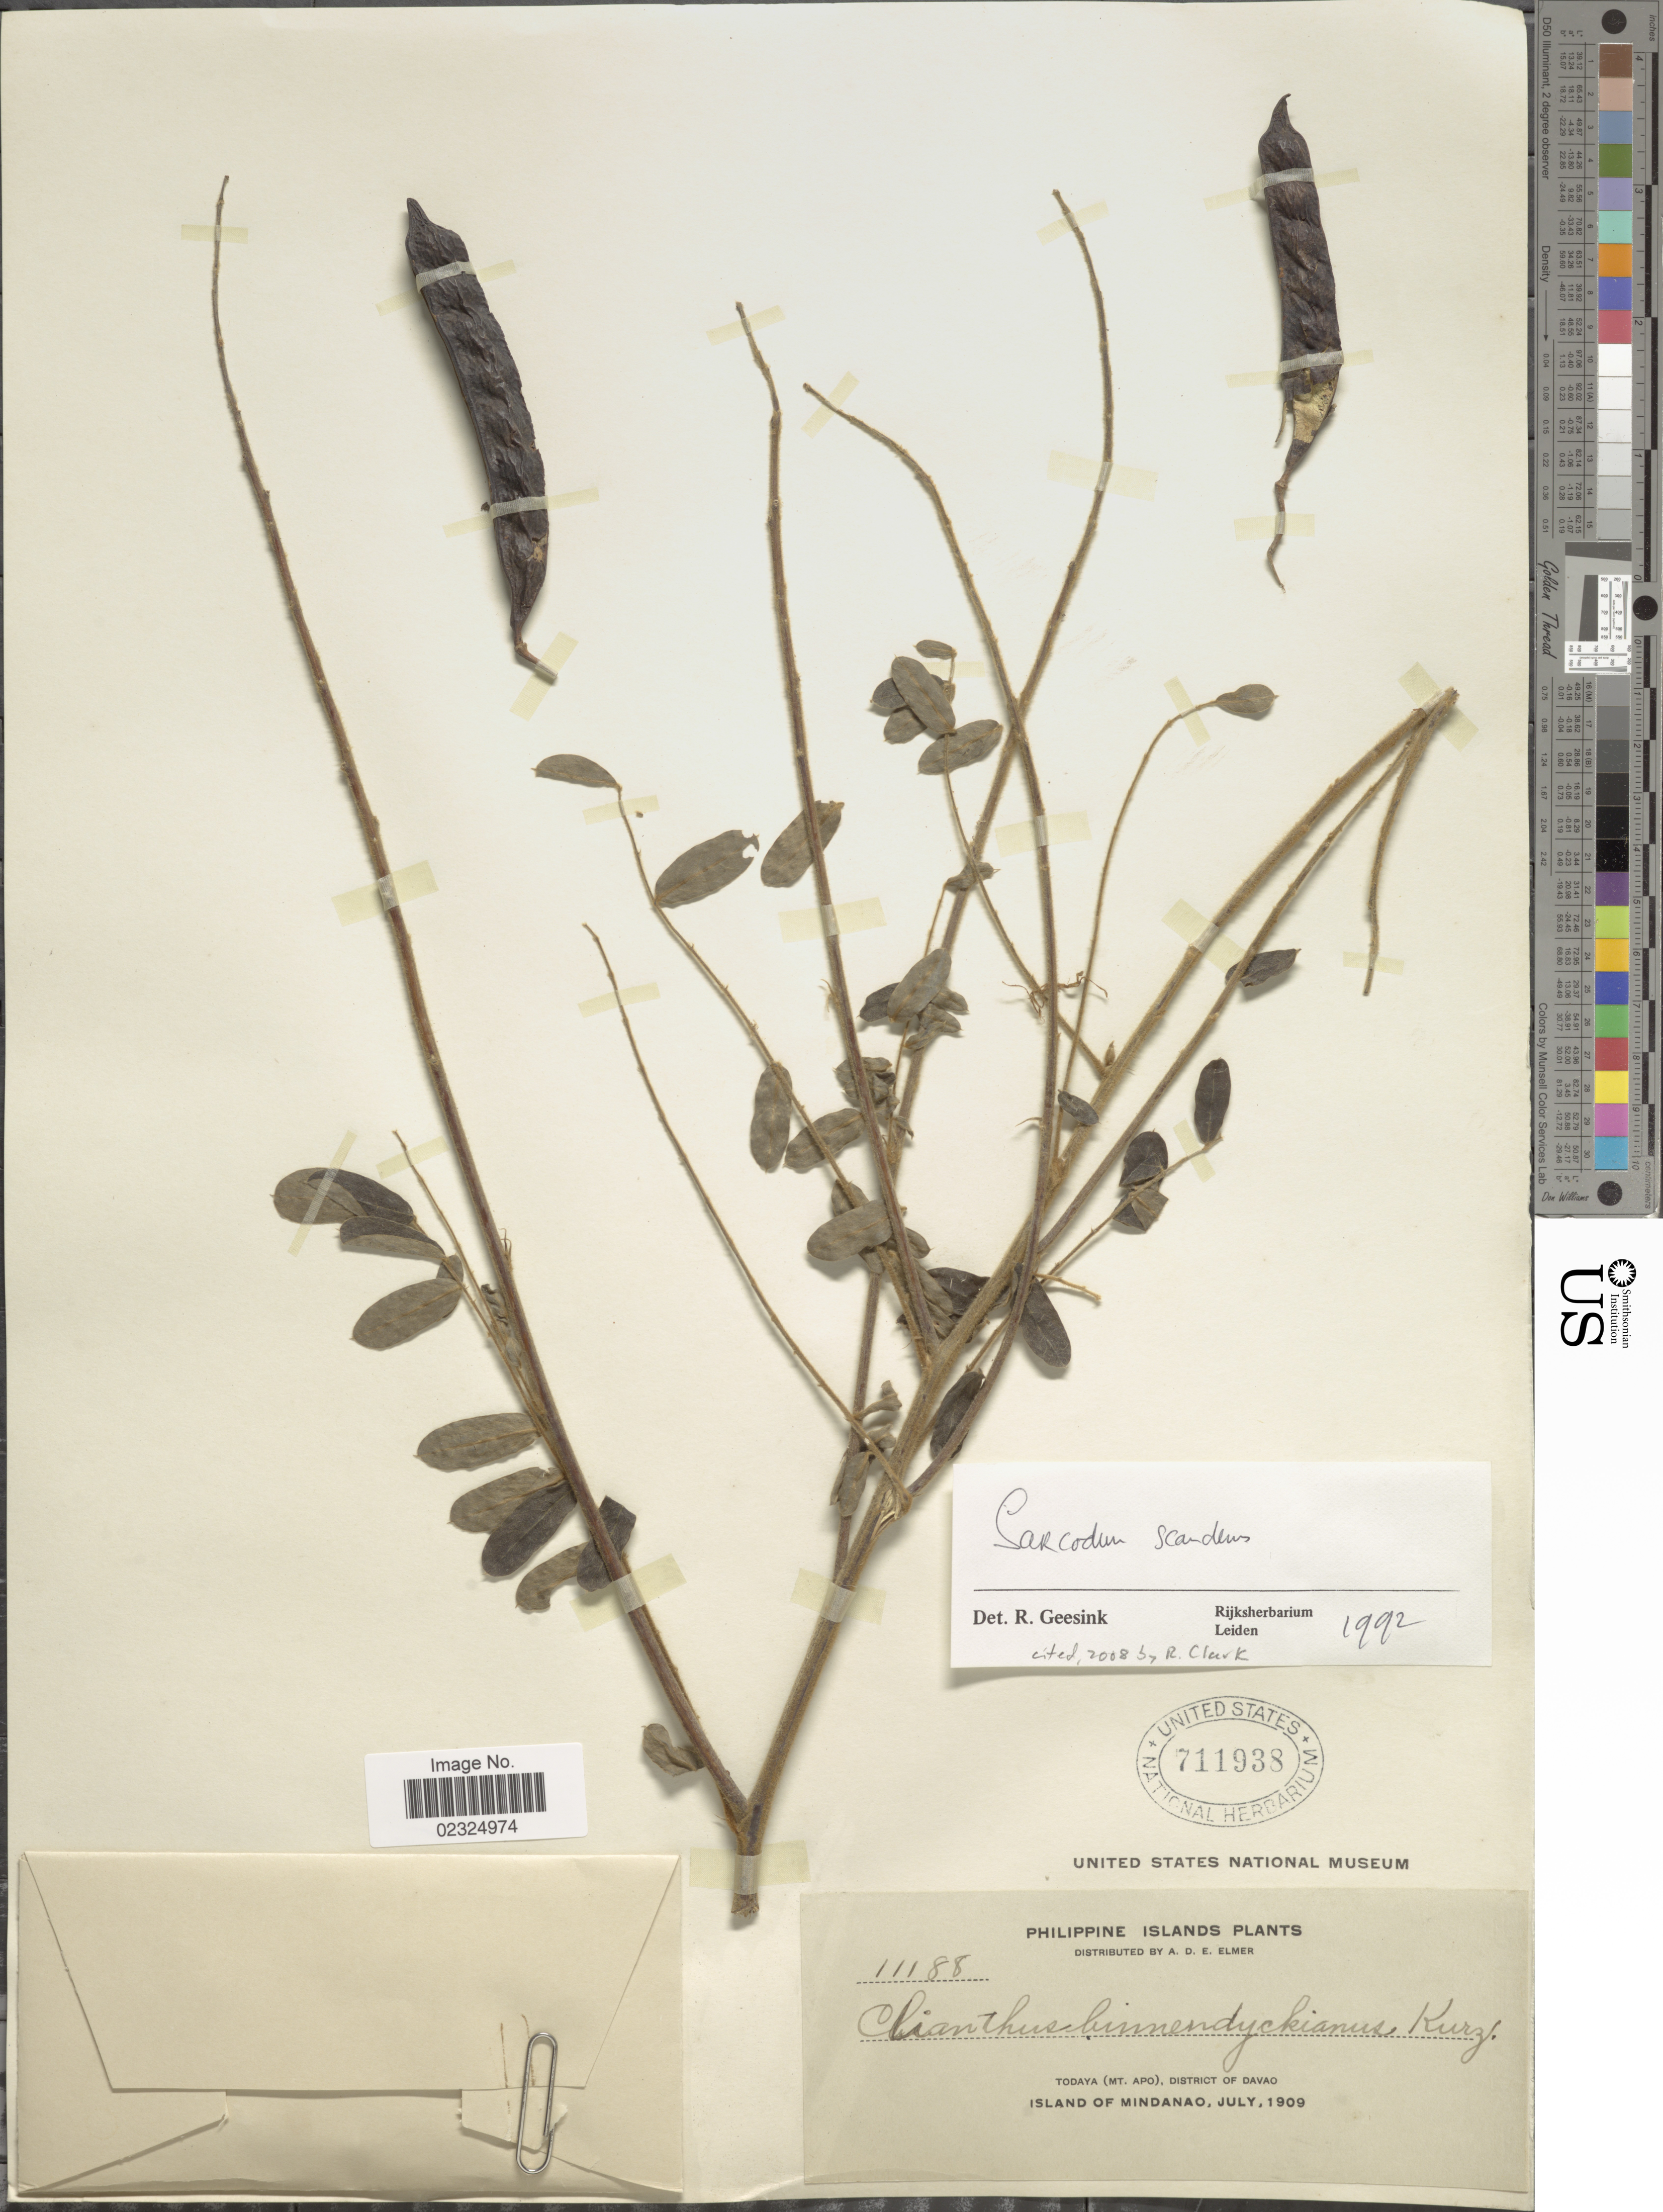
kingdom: Plantae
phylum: Tracheophyta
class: Magnoliopsida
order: Fabales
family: Fabaceae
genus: Sarcodum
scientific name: Sarcodum scandens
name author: Lour.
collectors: A. D. E. Elmer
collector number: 11188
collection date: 1909-07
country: Philippines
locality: Todaya (Mt. Apo), District of Davao, Island of Mindanao.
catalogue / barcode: US 711938